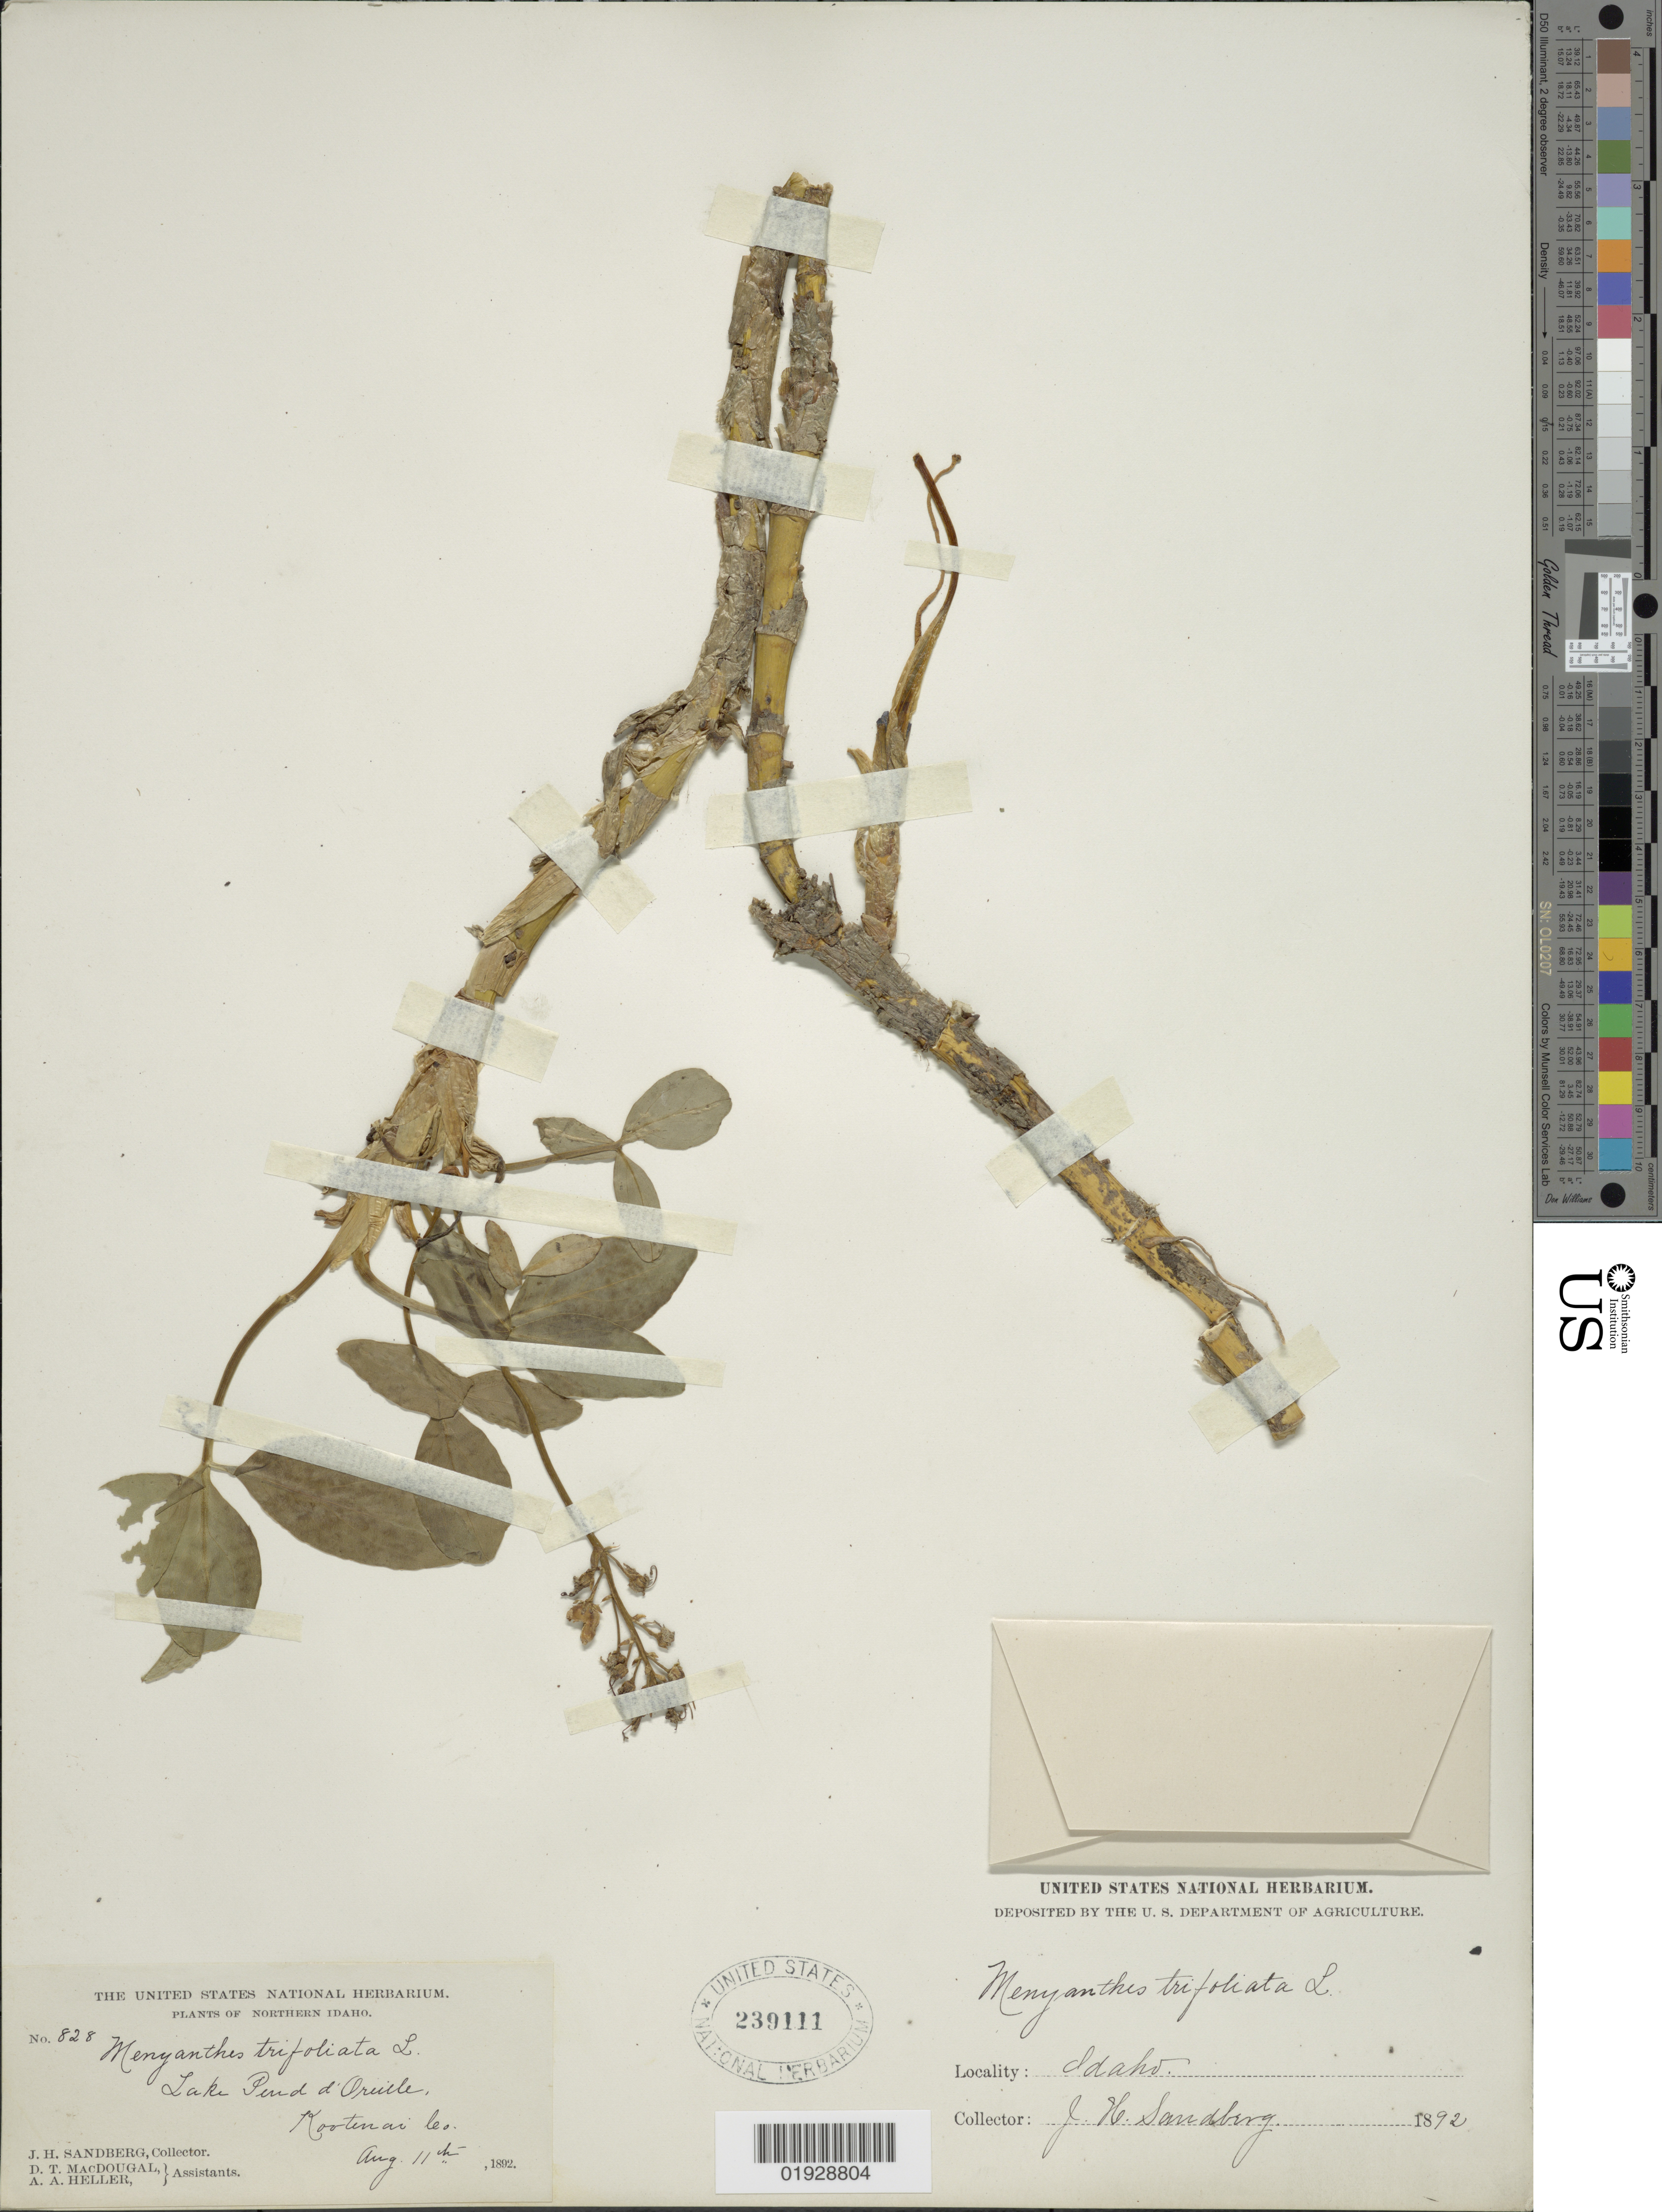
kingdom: Plantae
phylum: Tracheophyta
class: Magnoliopsida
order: Asterales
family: Menyanthaceae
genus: Menyanthes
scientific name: Menyanthes trifoliata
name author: L.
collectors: J. H. Sandberg, D. T. MacDougal & A. A. Heller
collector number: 828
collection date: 1892-08-11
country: United States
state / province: Idaho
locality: Northern Idaho, Lake Pend d'Oreillem Kootenai Co.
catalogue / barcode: US 239111